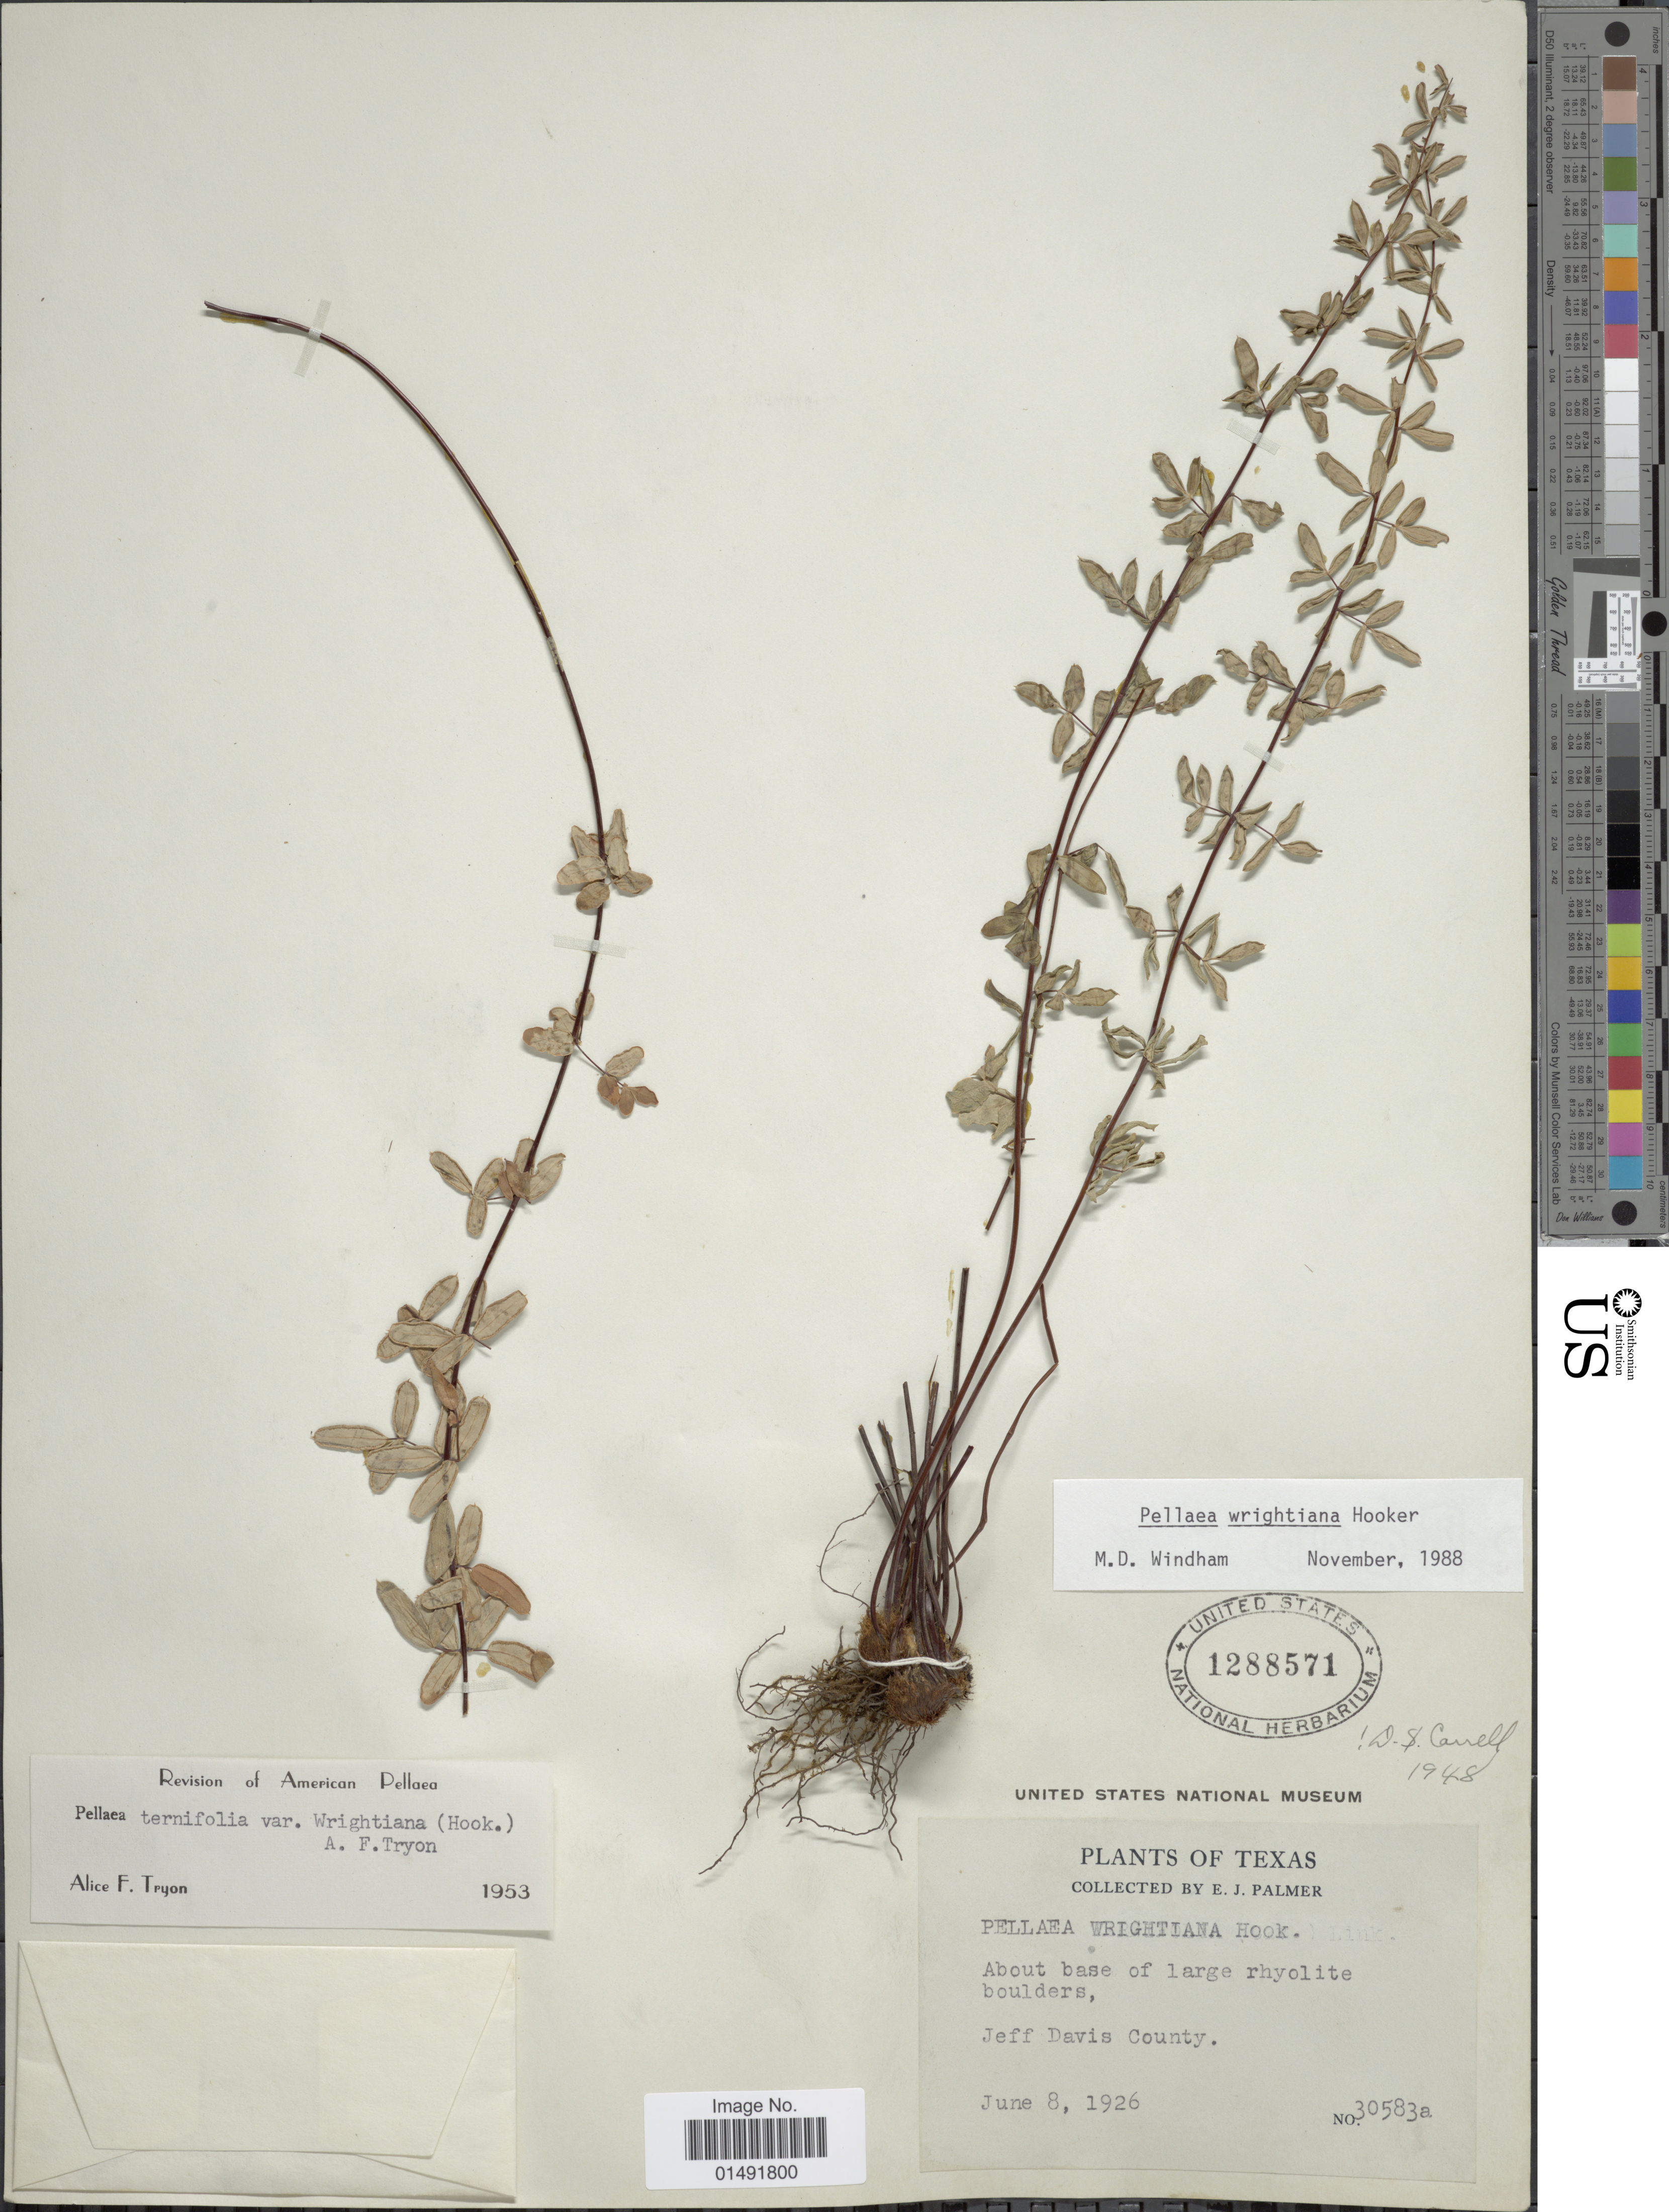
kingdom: Plantae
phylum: Tracheophyta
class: Polypodiopsida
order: Polypodiales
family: Pteridaceae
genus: Pellaea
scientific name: Pellaea wrightiana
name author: Hook.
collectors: E. J. Palmer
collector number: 30583a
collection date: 1926-06-08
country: United States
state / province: Texas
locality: About base of large rhyloite boulders, Jeff Davis County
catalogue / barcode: US 1288571